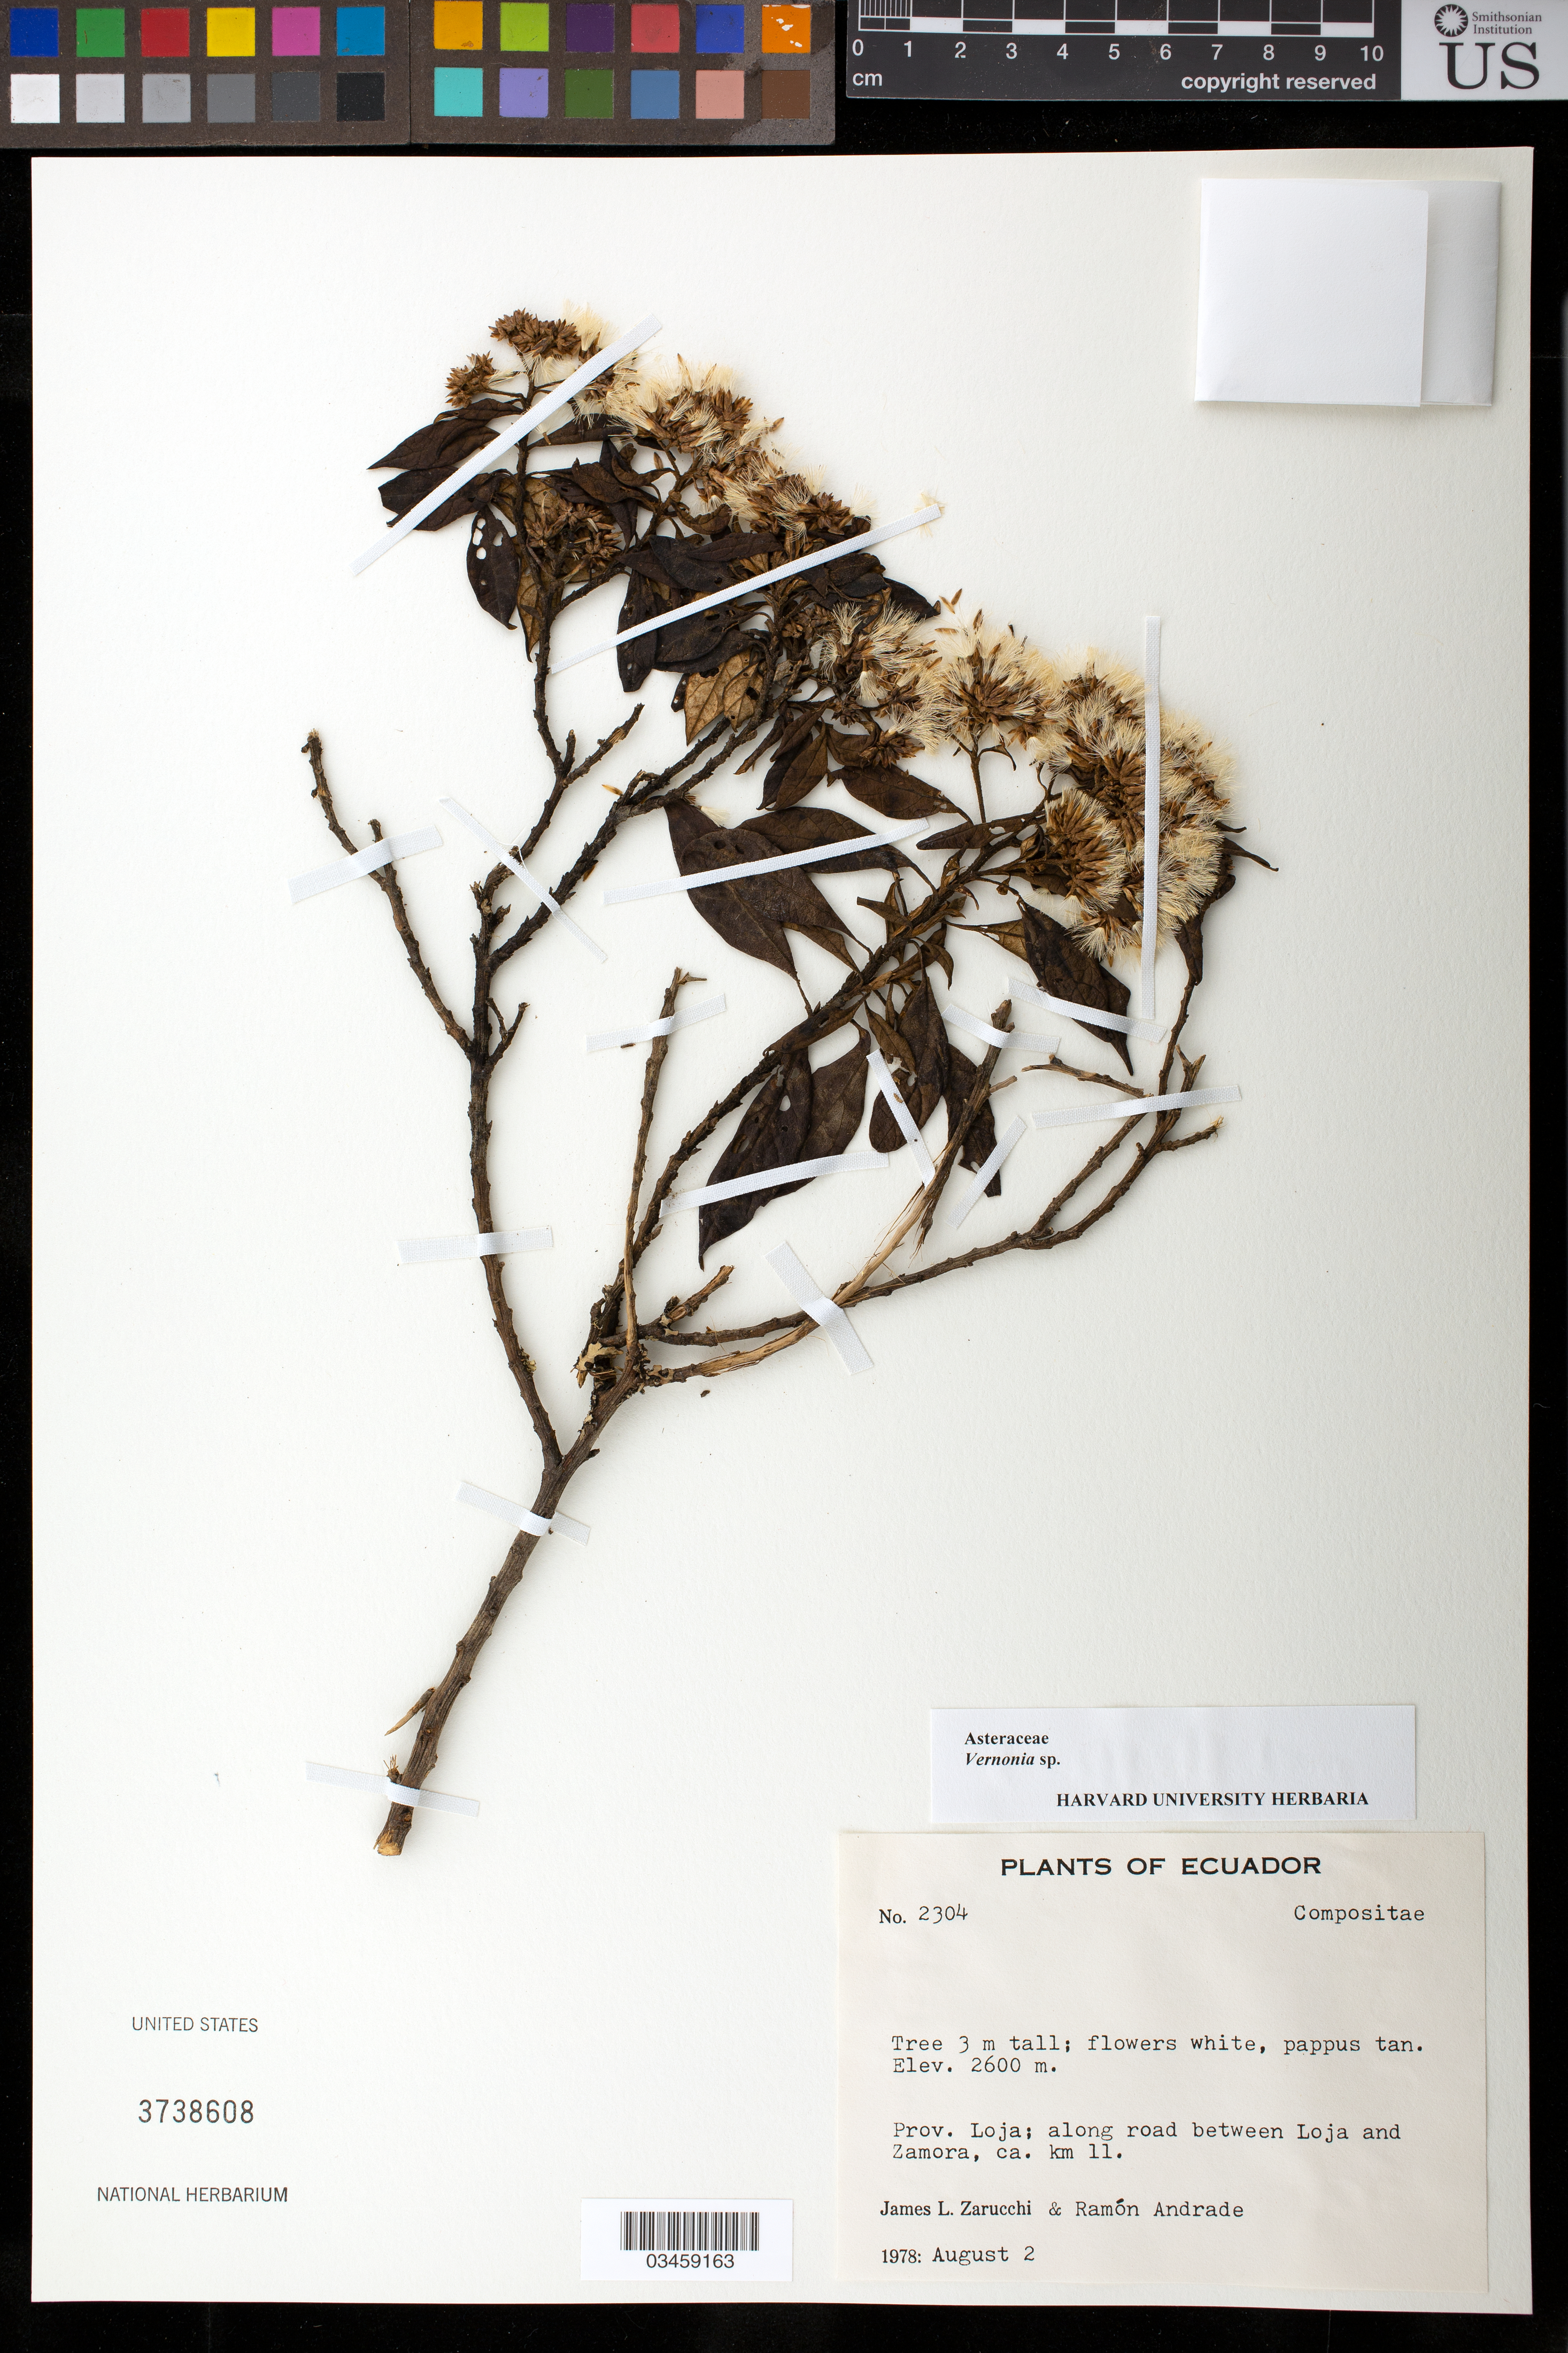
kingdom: Plantae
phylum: Tracheophyta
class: Magnoliopsida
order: Asterales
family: Asteraceae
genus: Cuatrecasanthus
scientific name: Cuatrecasanthus flexipappus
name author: (Gleason) H. Rob.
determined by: Ávila C., Fabio Andrés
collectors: J. L. Zarucchi & R. Andrade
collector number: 2304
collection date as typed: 02 Aug 1978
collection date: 1978-08-02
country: Ecuador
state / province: Loja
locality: Along road between Loja and Zamora, ca km 11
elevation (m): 2600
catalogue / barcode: US 3738608